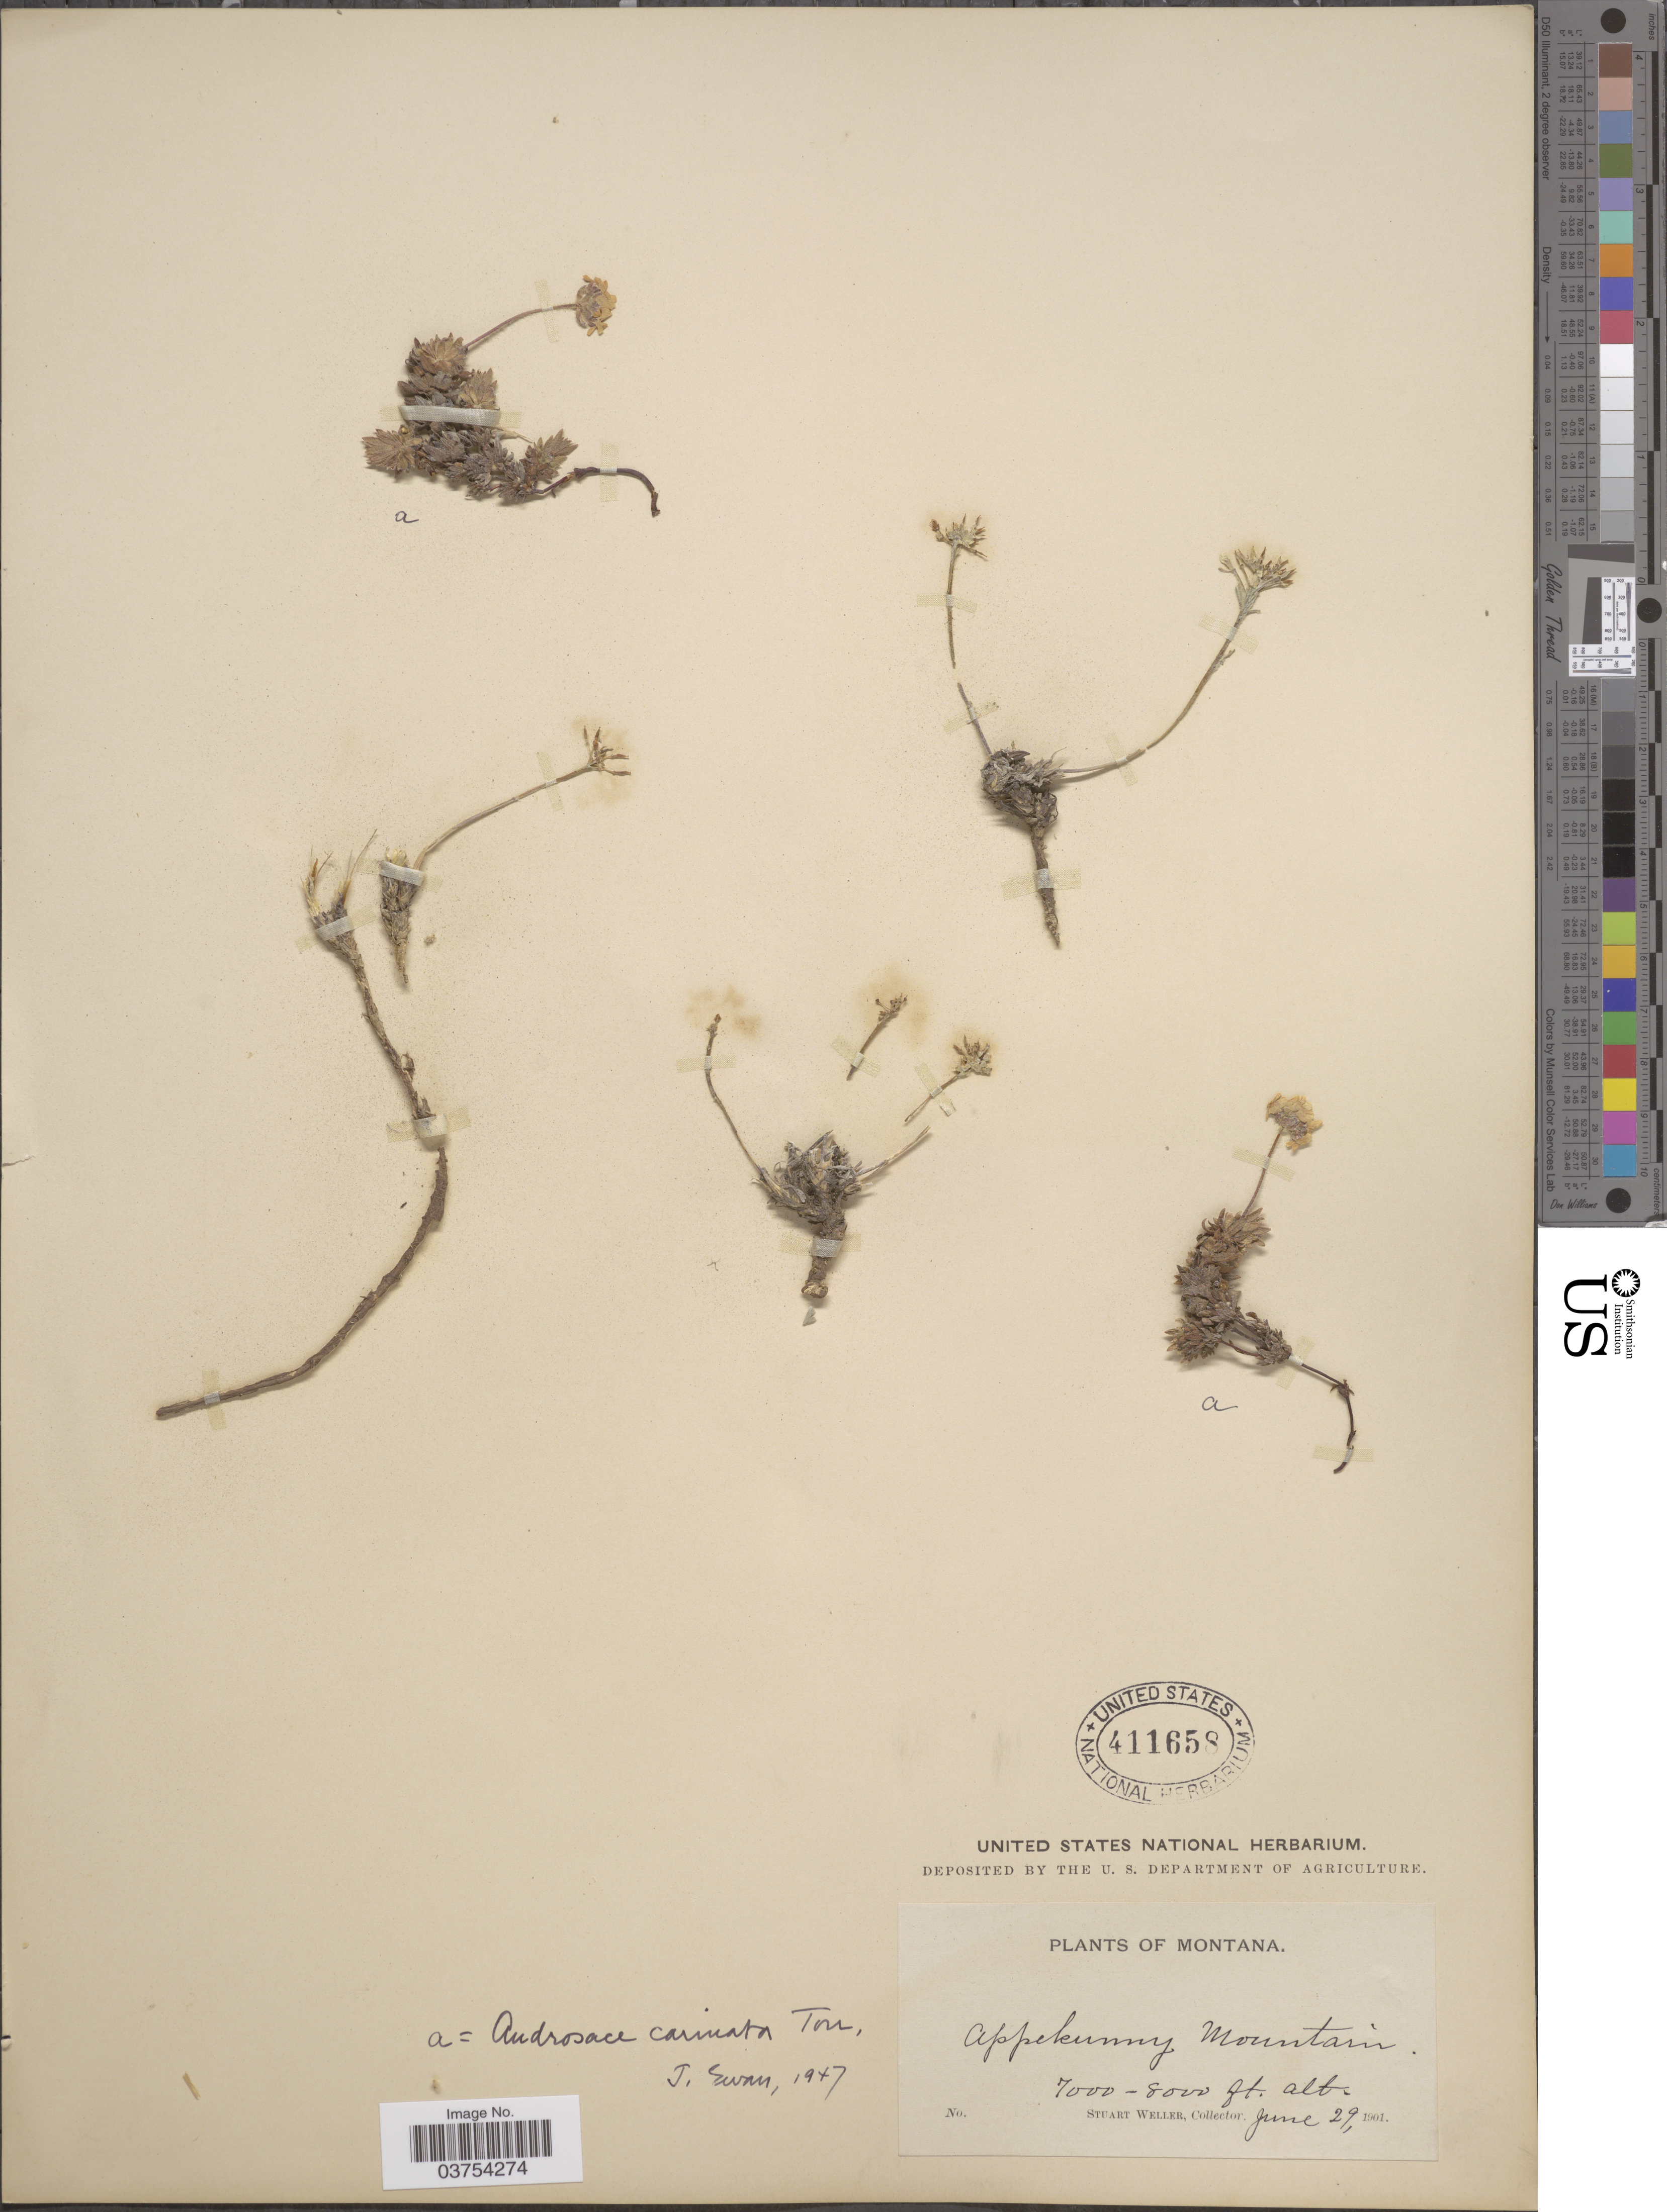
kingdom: Plantae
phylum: Tracheophyta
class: Magnoliopsida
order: Brassicales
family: Brassicaceae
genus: Smelowskia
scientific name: Smelowskia calycina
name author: (Stephan) C.A. Mey.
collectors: S. Weller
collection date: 1901-06-29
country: United States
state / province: Montana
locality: Appekunny Mountain.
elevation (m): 2134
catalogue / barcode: US 411658